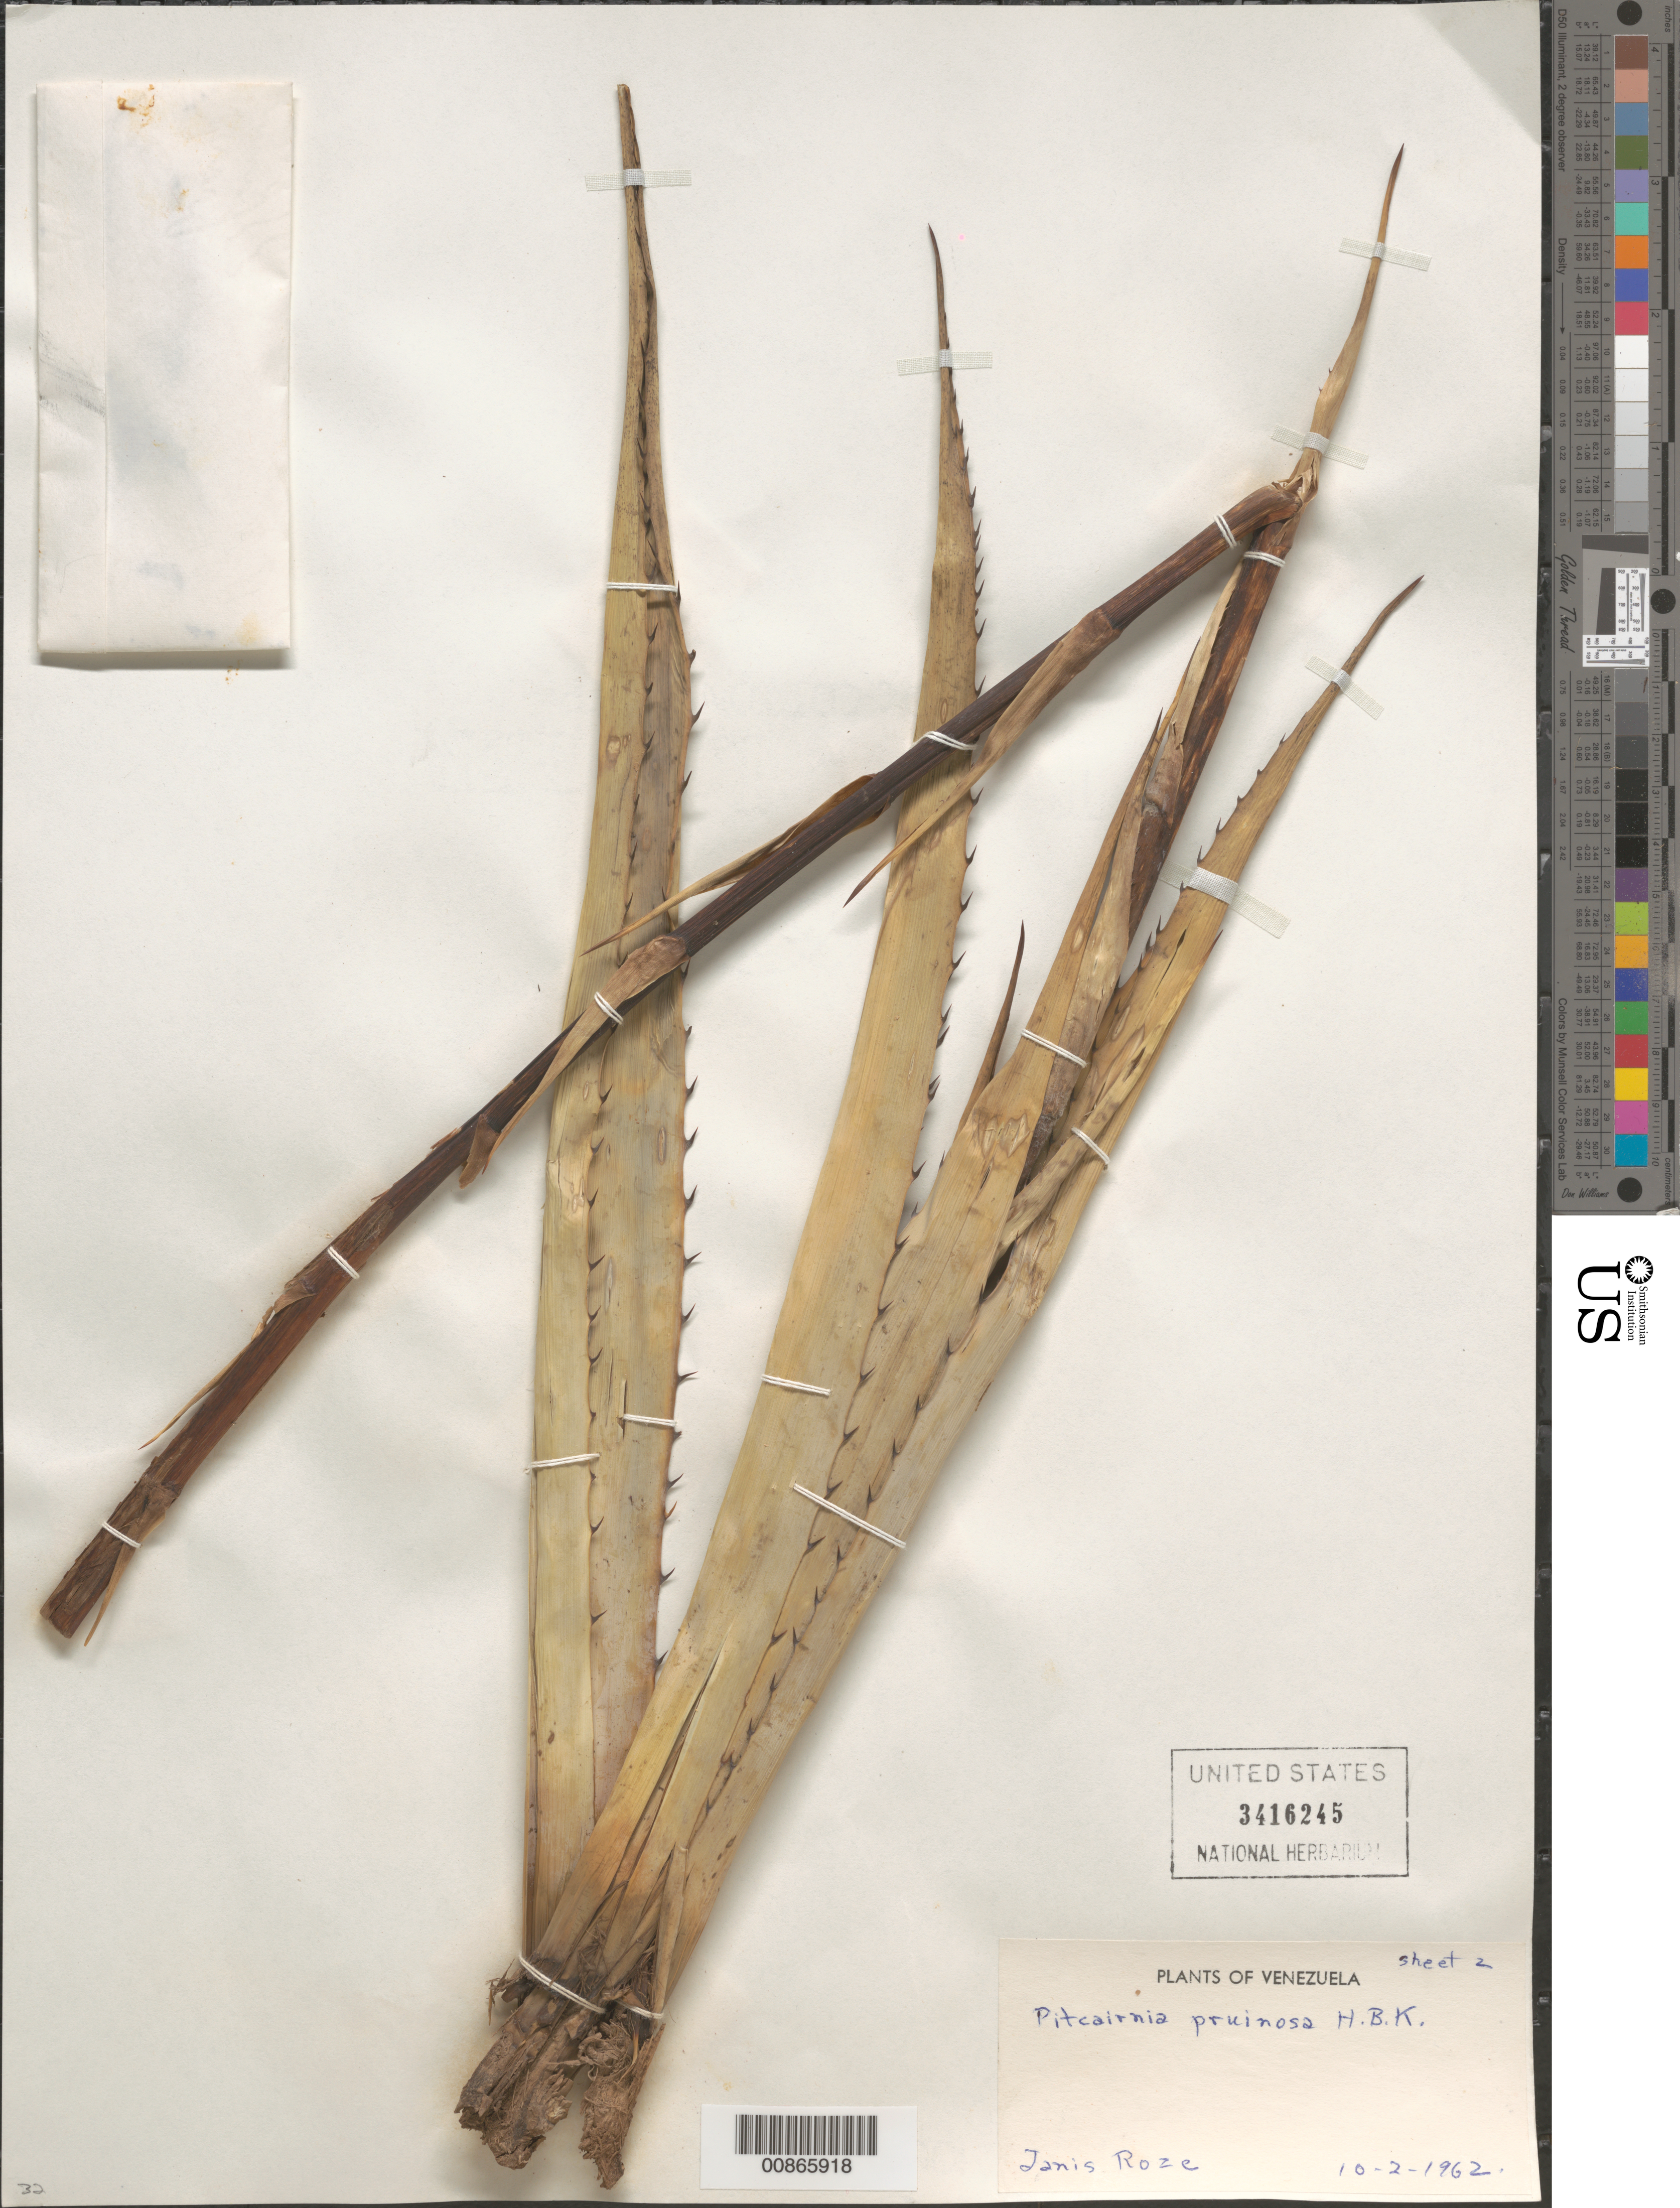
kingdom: Plantae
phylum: Tracheophyta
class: Liliopsida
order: Poales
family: Bromeliaceae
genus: Pitcairnia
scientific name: Pitcairnia pruinosa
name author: Kunth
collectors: J. Roze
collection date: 1962-02-10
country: Venezuela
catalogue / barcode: US 3416245